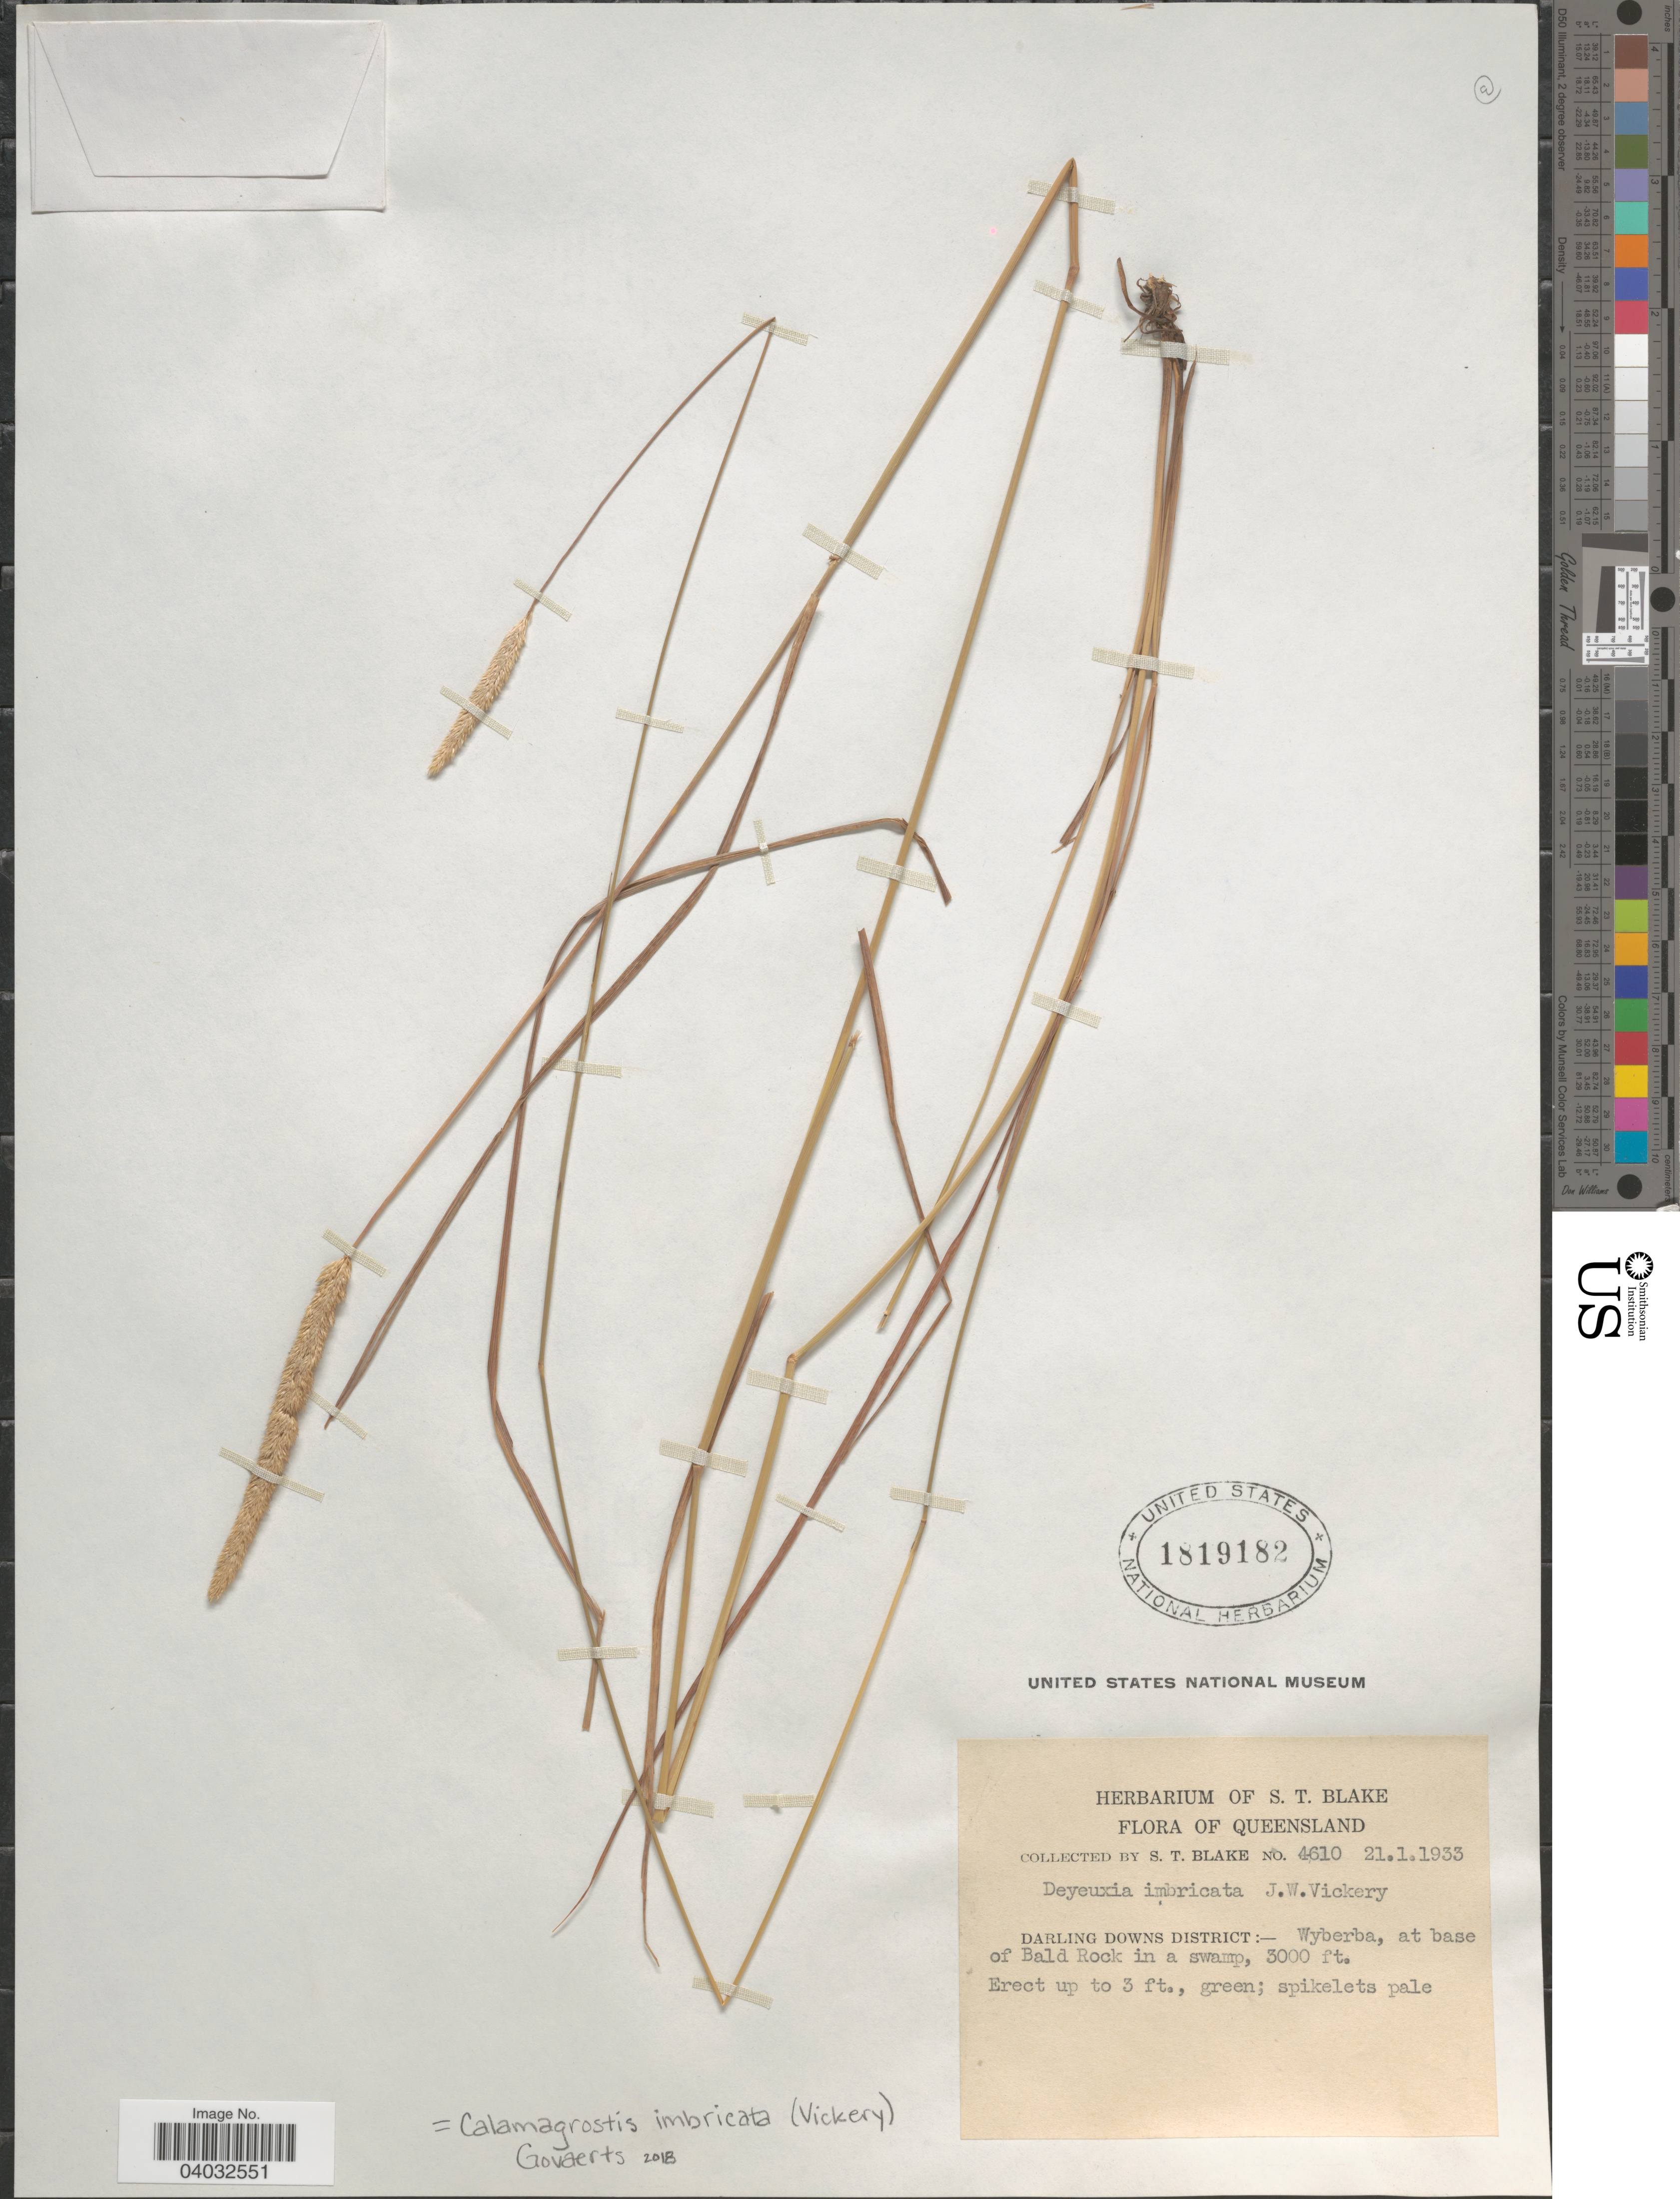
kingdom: Plantae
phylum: Tracheophyta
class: Liliopsida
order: Poales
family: Poaceae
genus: Calamagrostis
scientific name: Calamagrostis imbricata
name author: (Vickery) Govaerts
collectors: S. T. Blake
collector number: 4610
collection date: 1933-01-21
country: Australia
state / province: Queensland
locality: Darling Downs District: Wyberba, at base of Bald Rock in a swamp.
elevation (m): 914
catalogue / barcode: US 1819182